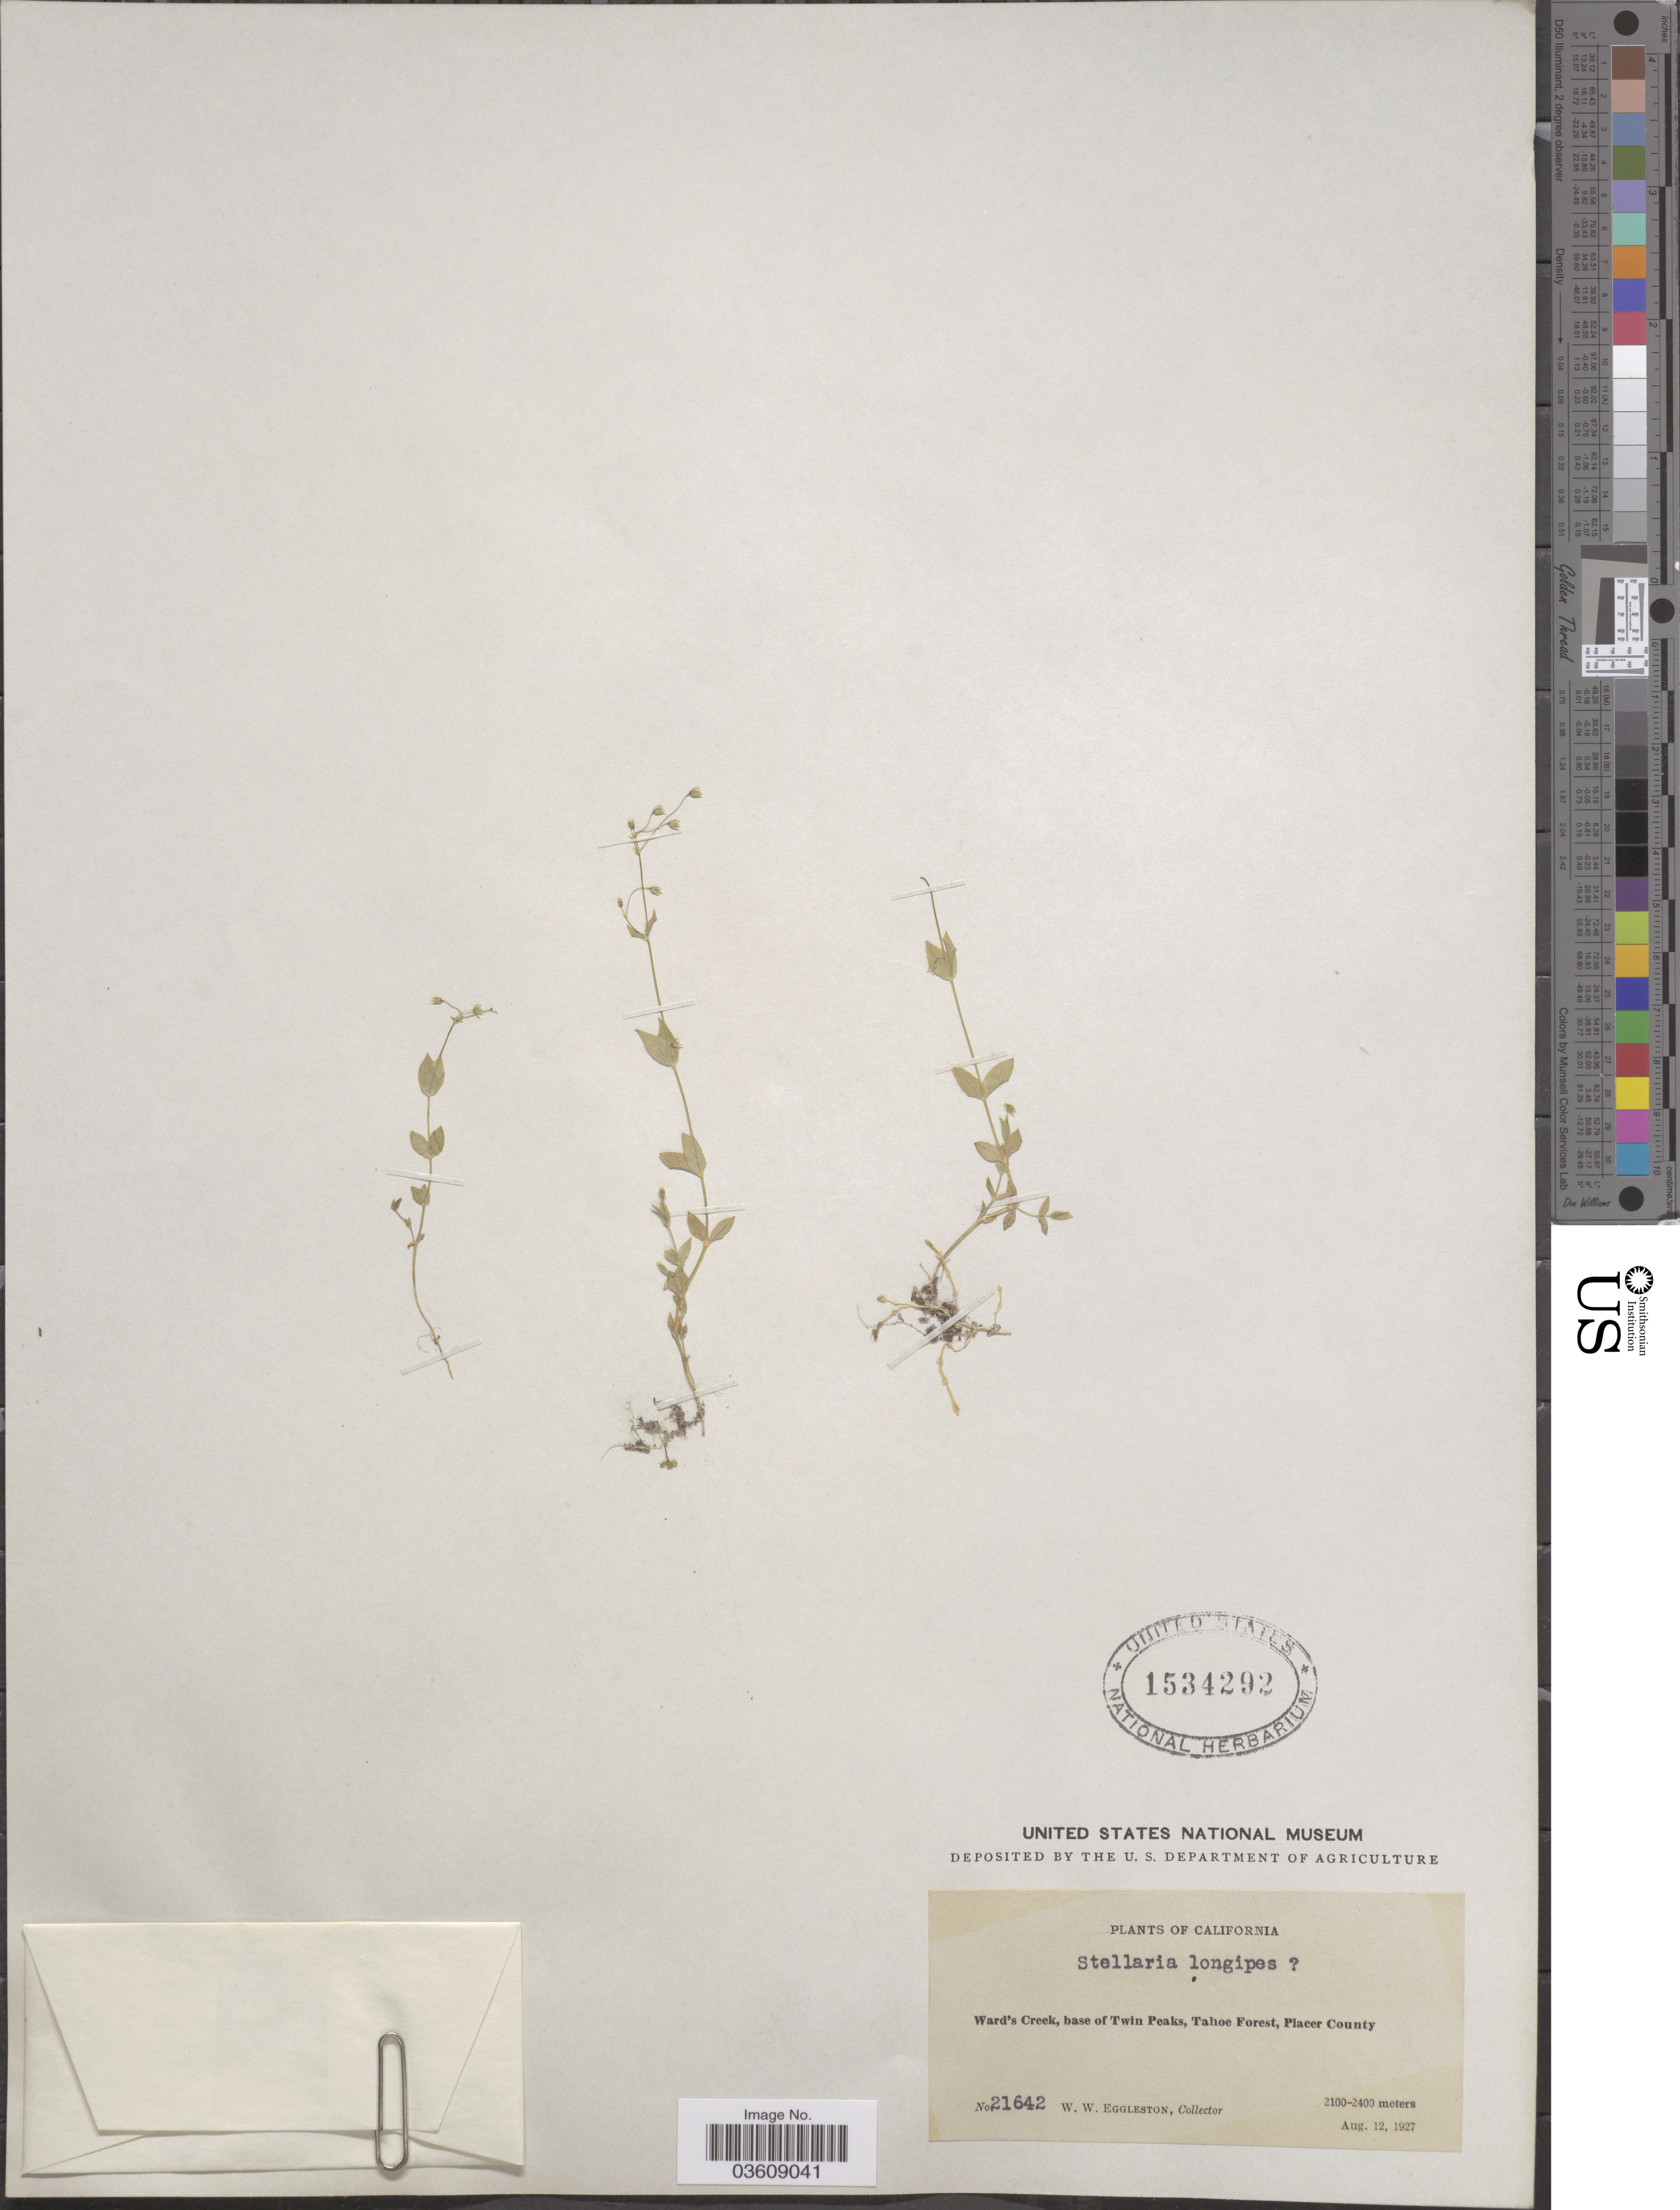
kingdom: Plantae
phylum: Tracheophyta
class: Magnoliopsida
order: Caryophyllales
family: Caryophyllaceae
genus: Stellaria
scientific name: Stellaria longipes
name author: Goldie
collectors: W. W. Eggleston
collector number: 21642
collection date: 1927-08-12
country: United States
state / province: California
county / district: Placer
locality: Ward's Creek, base of Twin Peaks, Tahoe Forest, Placer County.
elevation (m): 2100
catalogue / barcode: US 1534292